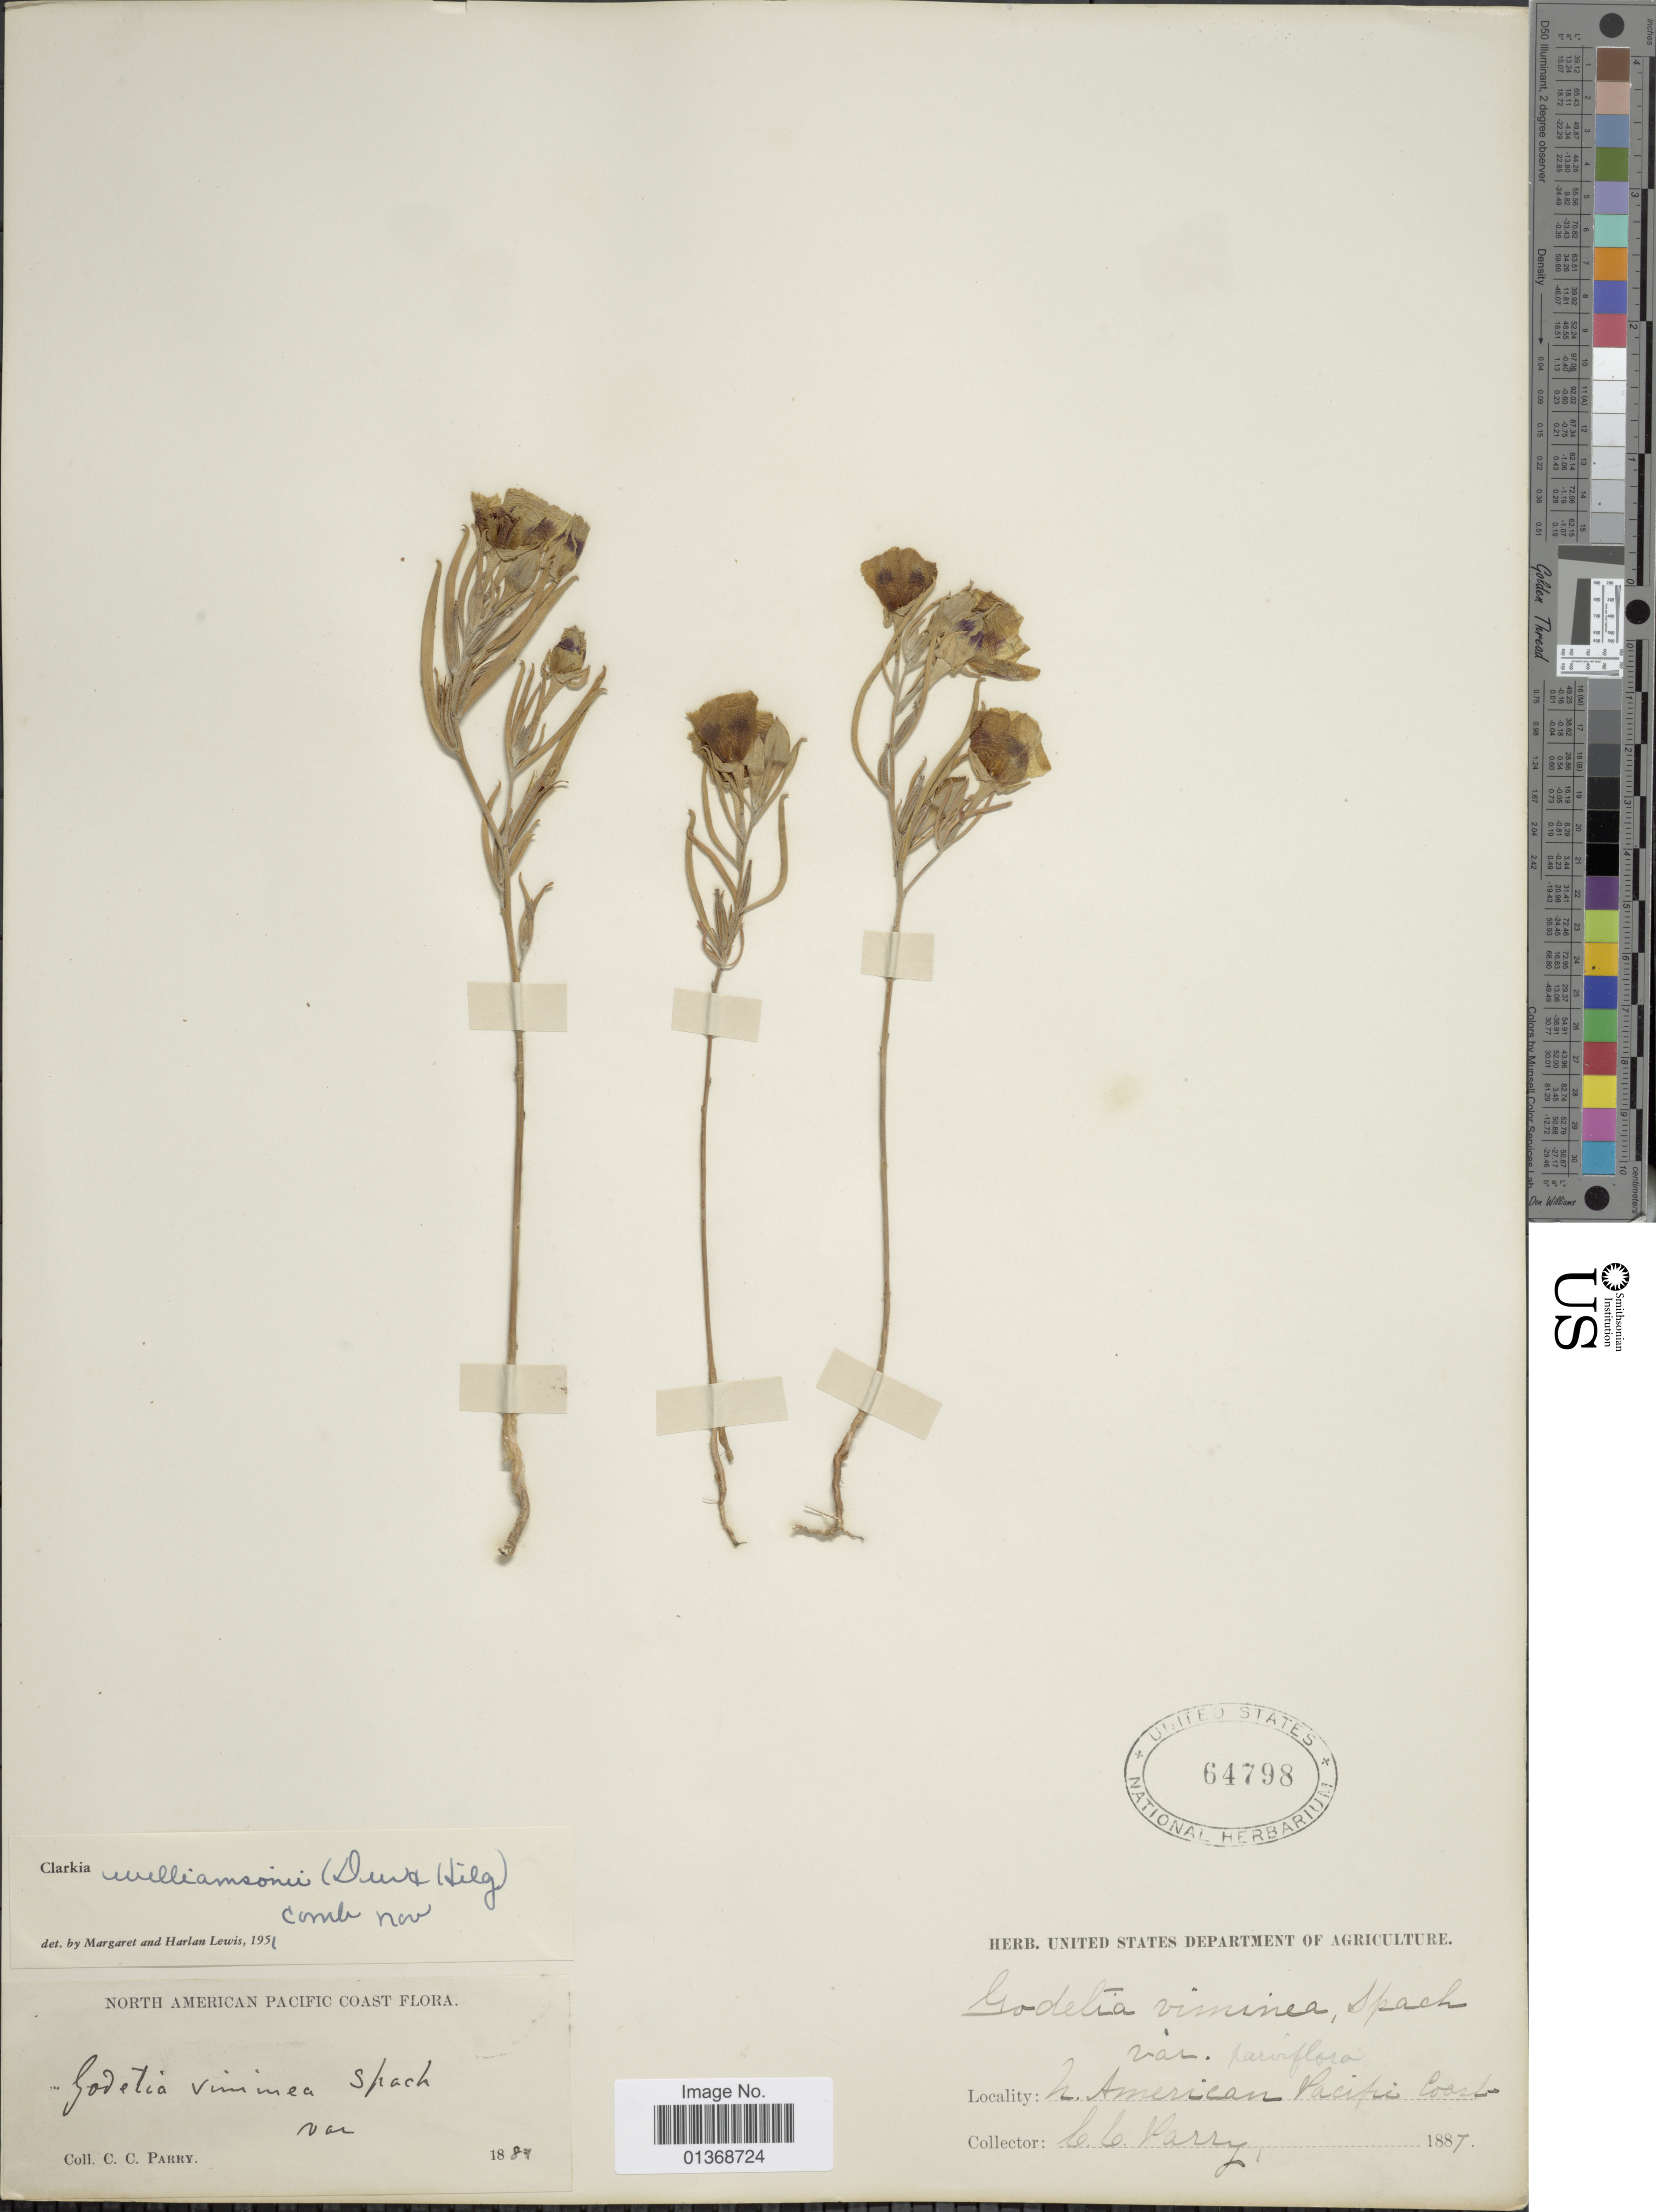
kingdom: Plantae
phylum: Tracheophyta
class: Magnoliopsida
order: Myrtales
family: Onagraceae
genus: Clarkia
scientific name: Clarkia williamsonii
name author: (Durand & Hilg.) F. H. Lewis & M.E. Lewis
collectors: C. C. Parry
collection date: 1887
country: United States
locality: North American Pacific Coast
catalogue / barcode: US 64798